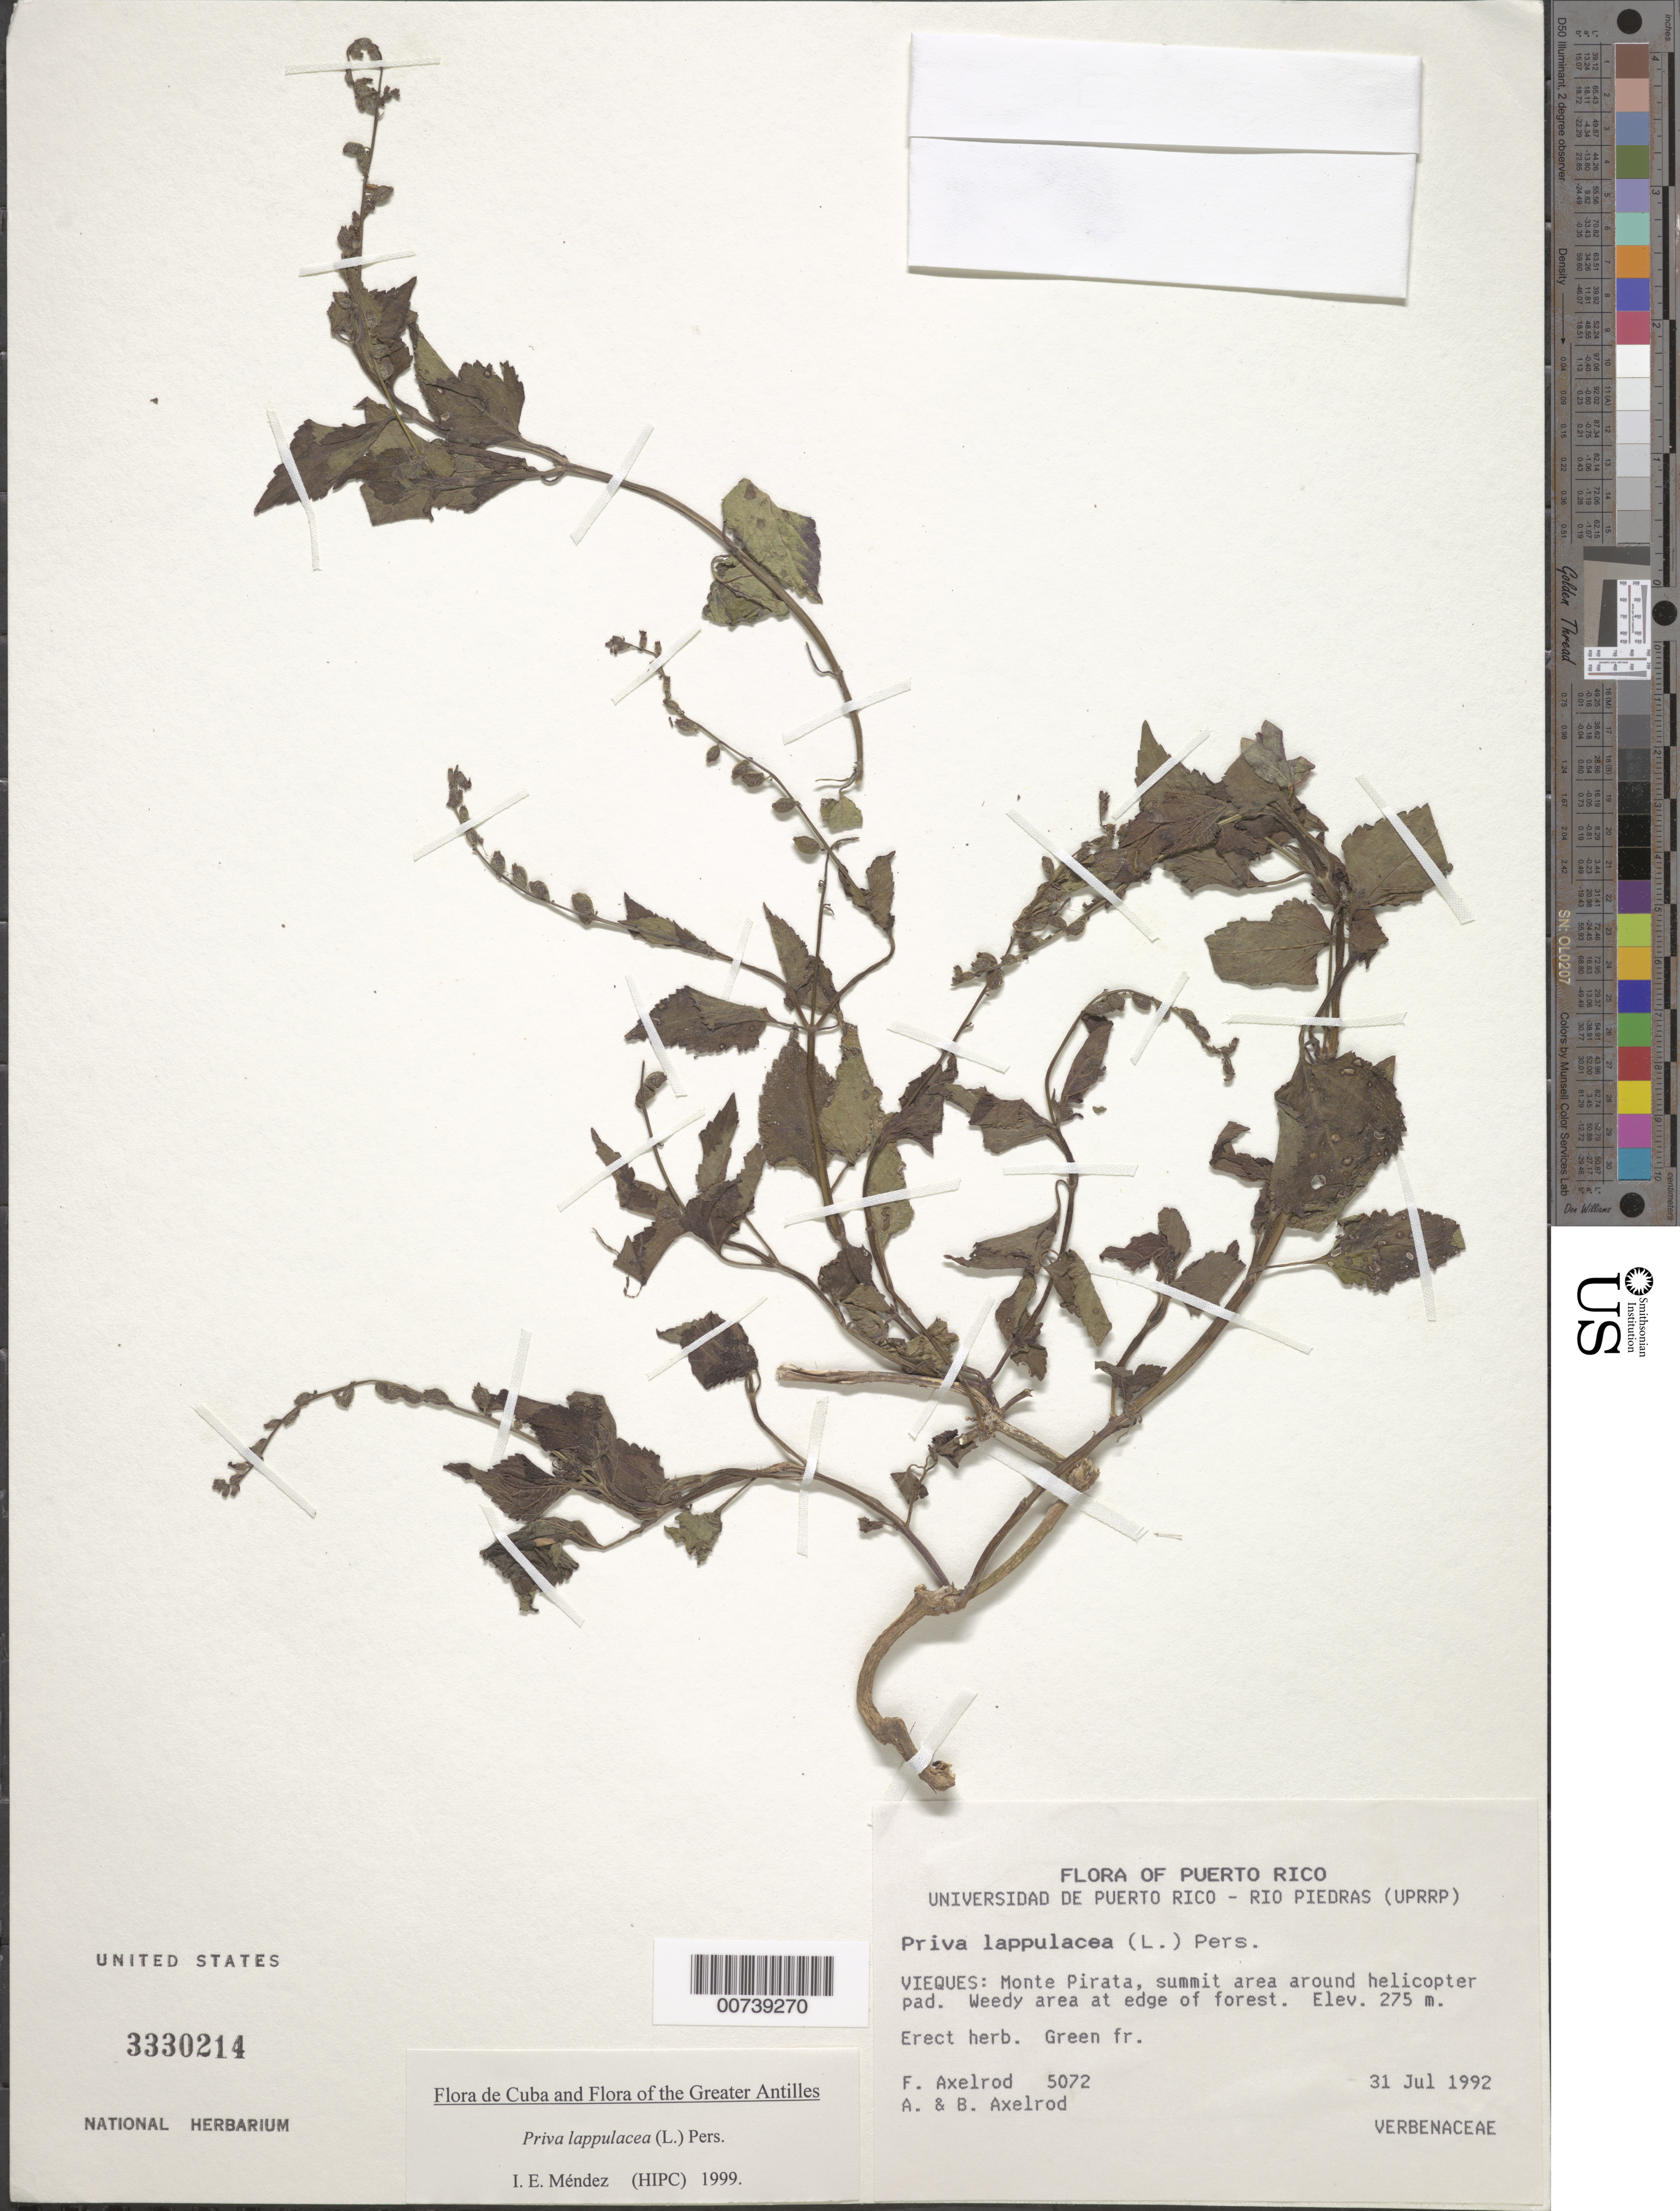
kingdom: Plantae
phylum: Tracheophyta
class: Magnoliopsida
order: Lamiales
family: Verbenaceae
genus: Priva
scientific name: Priva lappulacea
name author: (L.) Pers.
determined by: Méndez, Isidro E., (HIPC)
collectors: F. S. Axelrod, A. Axelrod & B. Axelrod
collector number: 5072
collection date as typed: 31 Jul 1992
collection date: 1992-07-31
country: Puerto Rico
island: Vieques I.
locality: Vieques: Monte Pirata, summit area around helicopter pad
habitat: Weedy area at edge of forest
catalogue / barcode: US 3330214